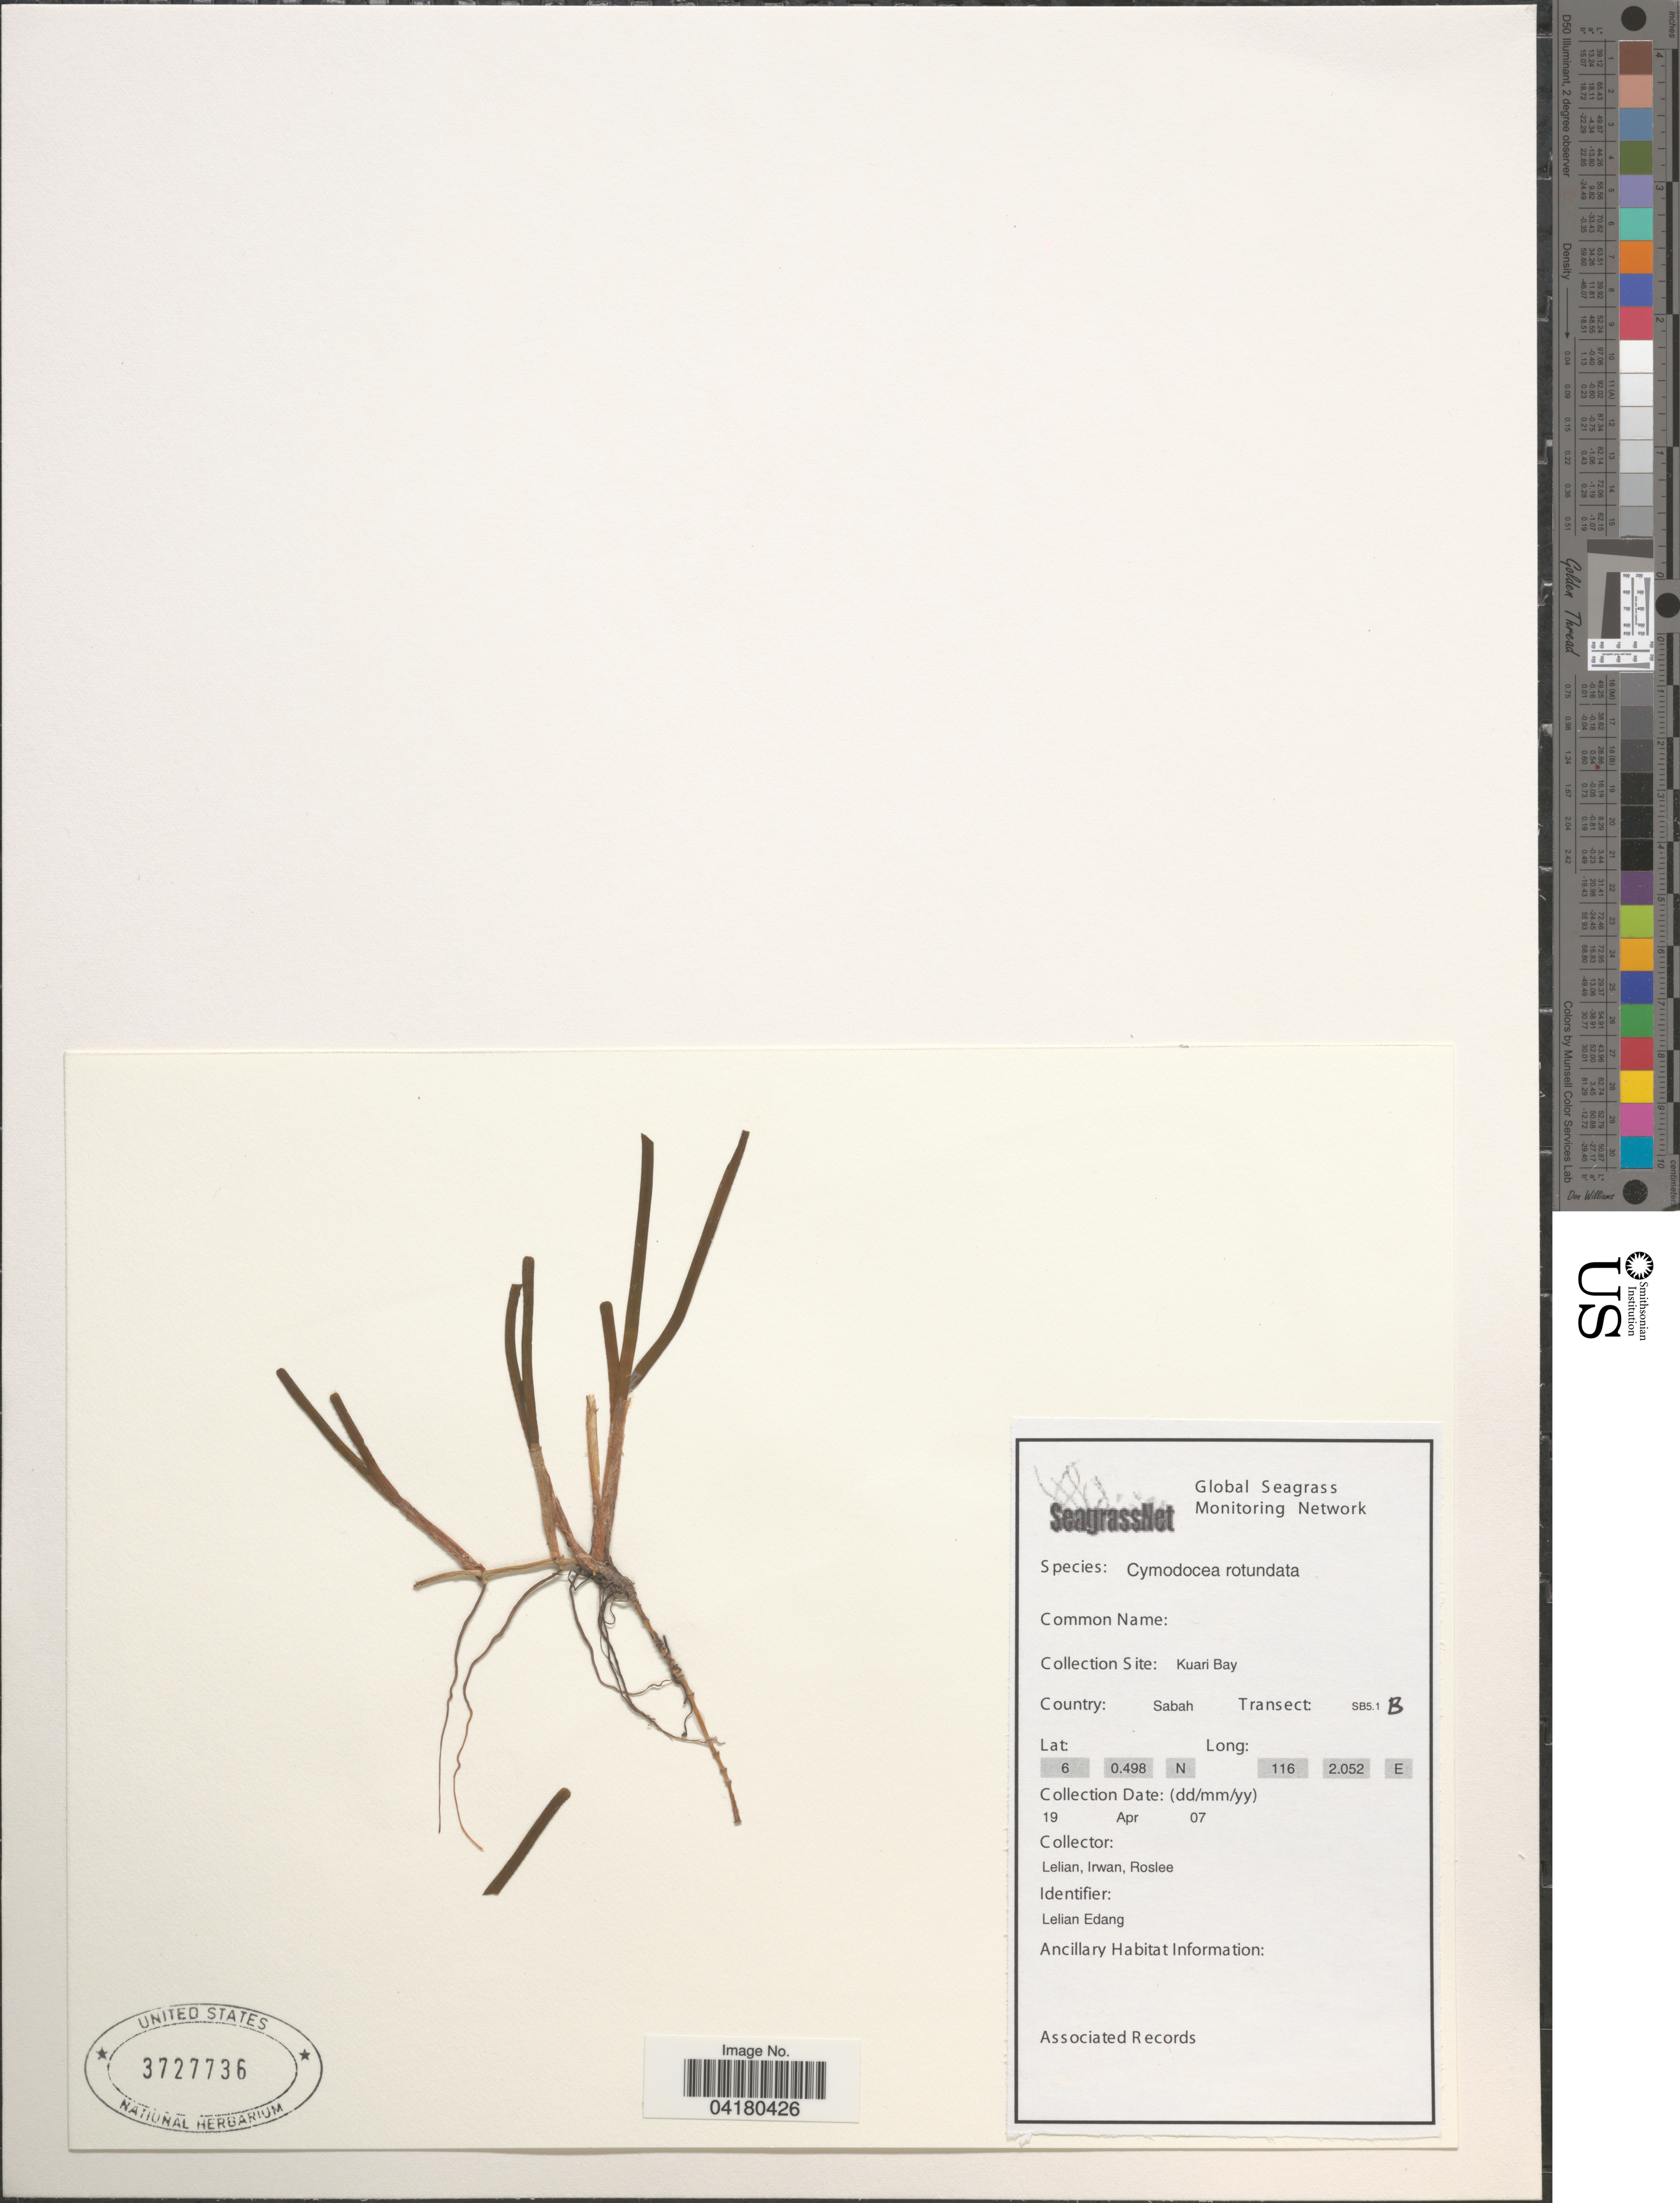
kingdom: Plantae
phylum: Tracheophyta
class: Liliopsida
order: Alismatales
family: Cymodoceaceae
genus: Cymodocea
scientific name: Cymodocea rotundata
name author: Asch. & Schweinf.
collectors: Lelian, Irwan & Roslee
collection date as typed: Transcribed d/m/y: 19/4/7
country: Malaysia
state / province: Sabah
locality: Collection Site: Kuari Bay. Country: Sabah Transect: SB5.1B.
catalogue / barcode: US 3727736